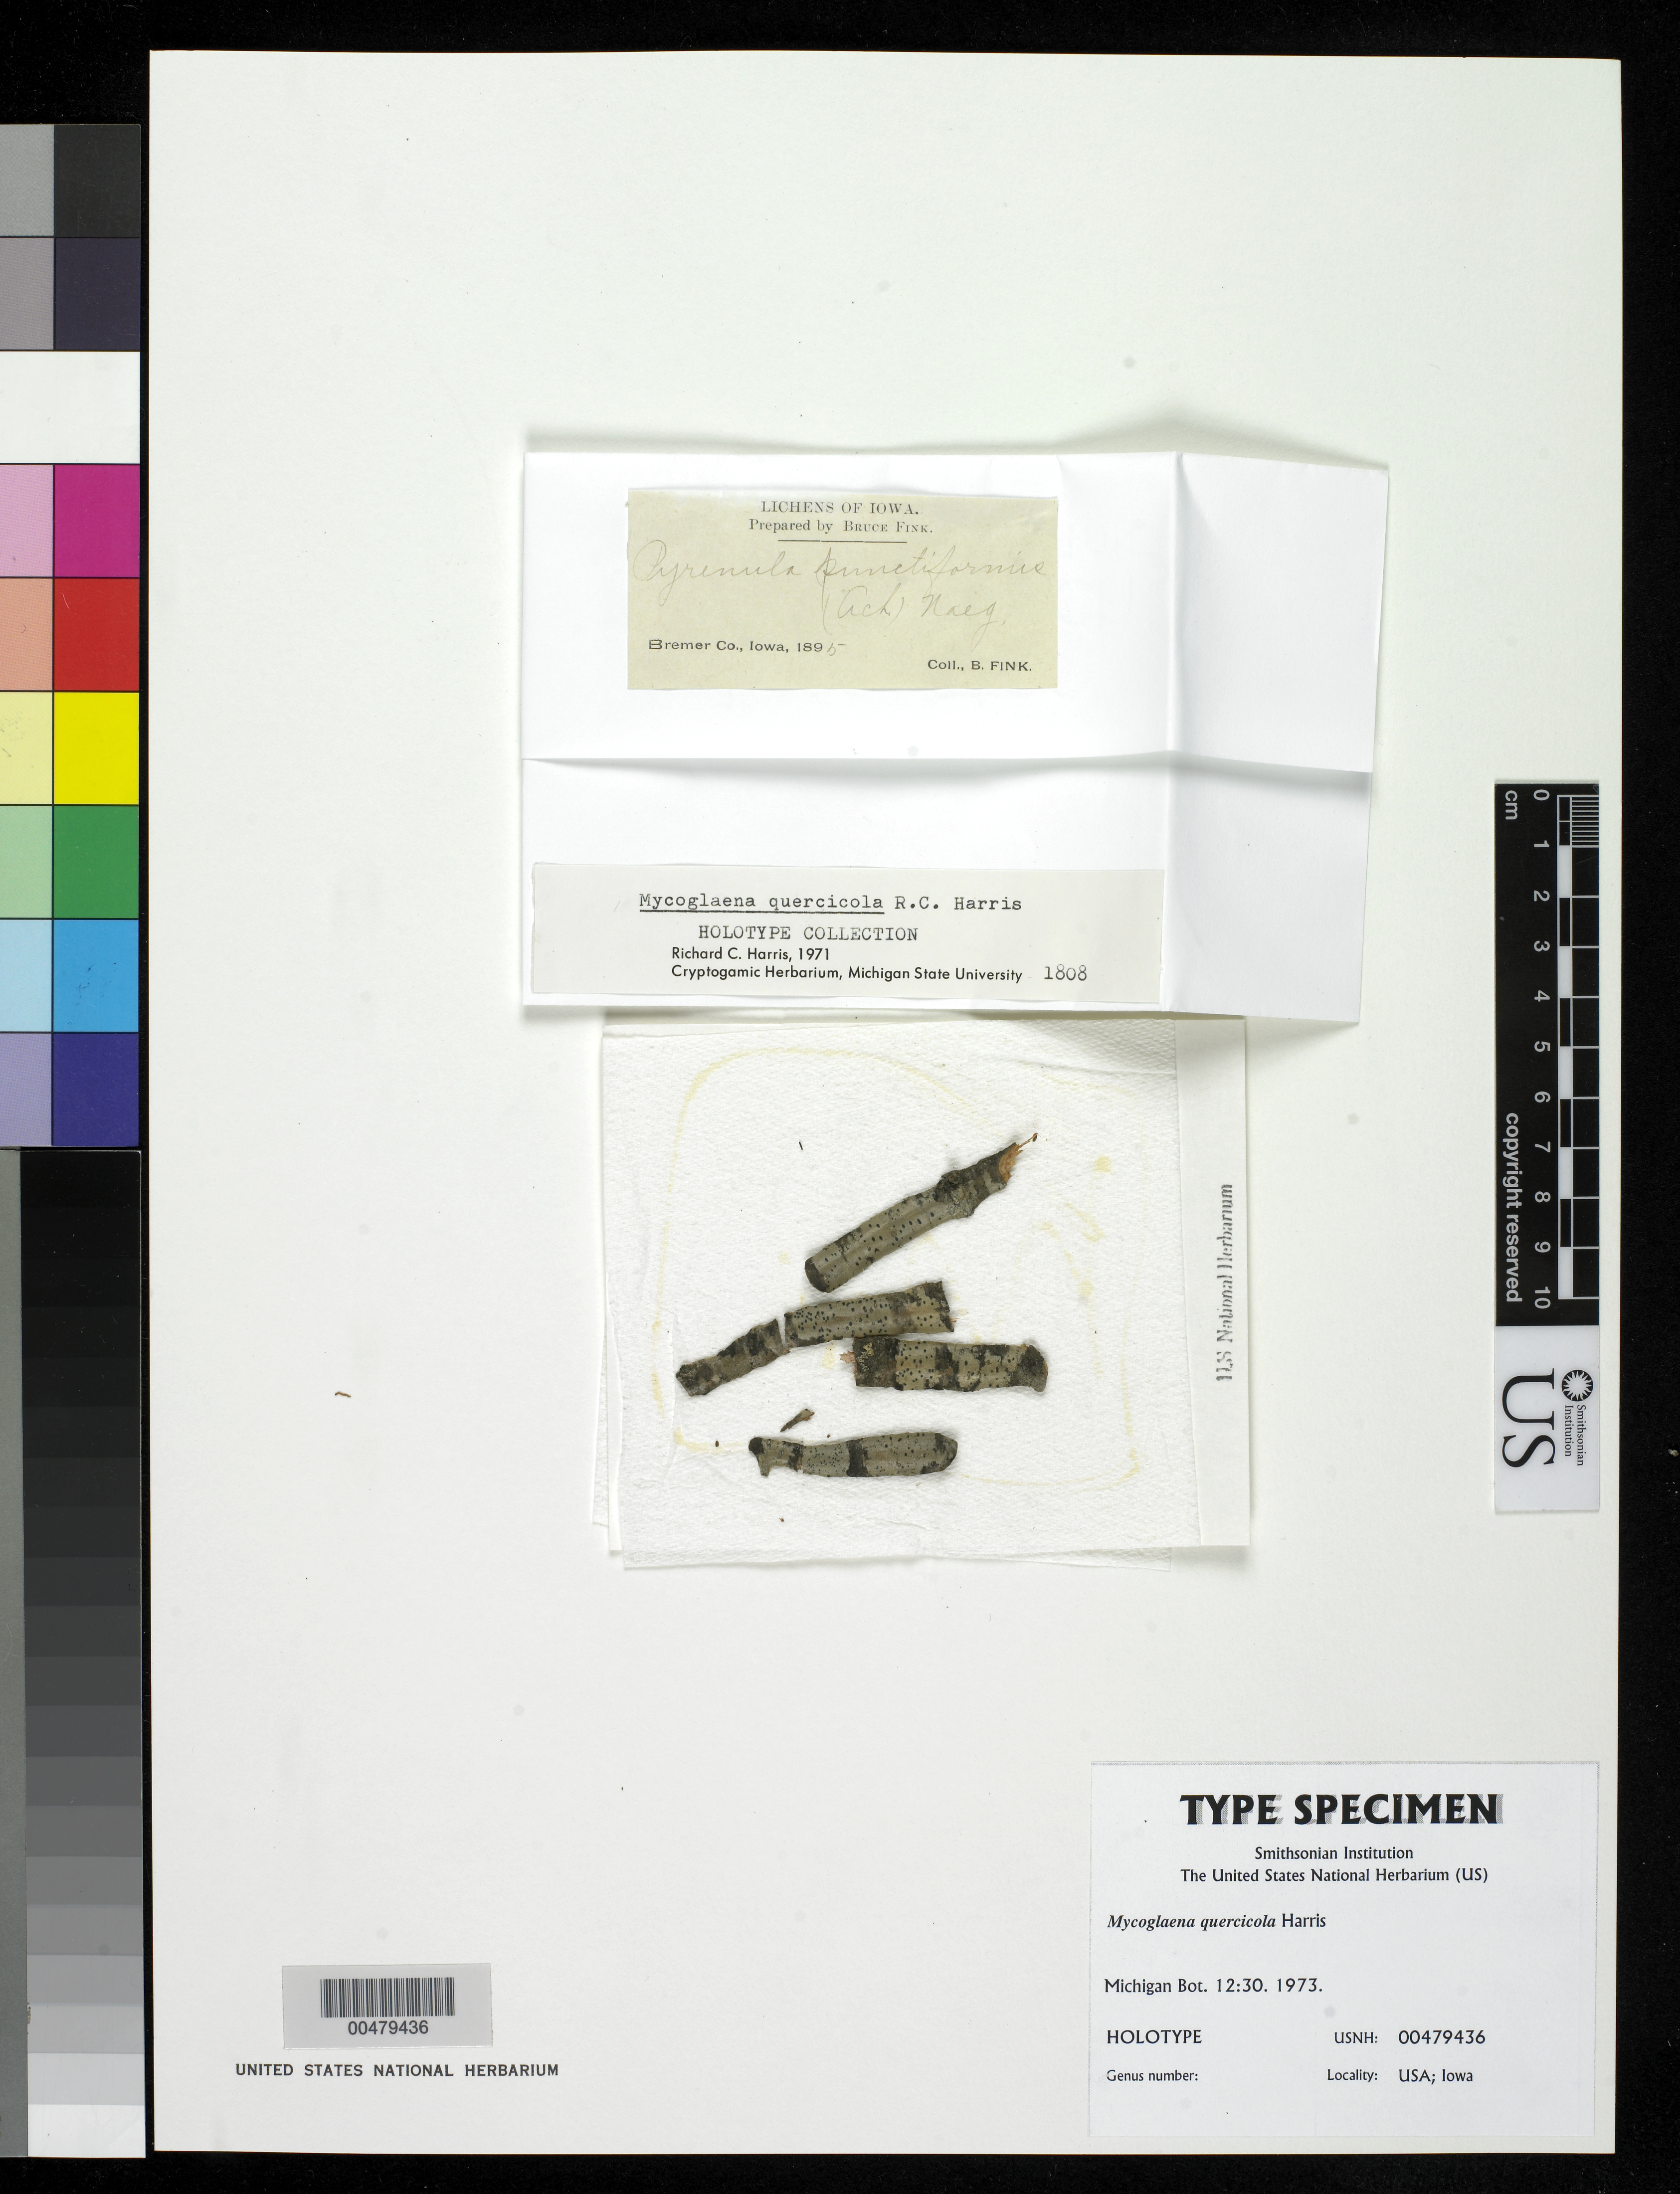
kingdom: Fungi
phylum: Ascomycota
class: Dothideomycetes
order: Dothideales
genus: Mycoglaena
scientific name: Mycoglaena quercicola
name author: R.C. Harris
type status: Holotype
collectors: B. Fink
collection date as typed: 1895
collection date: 1895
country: United States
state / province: Iowa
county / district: Bremer